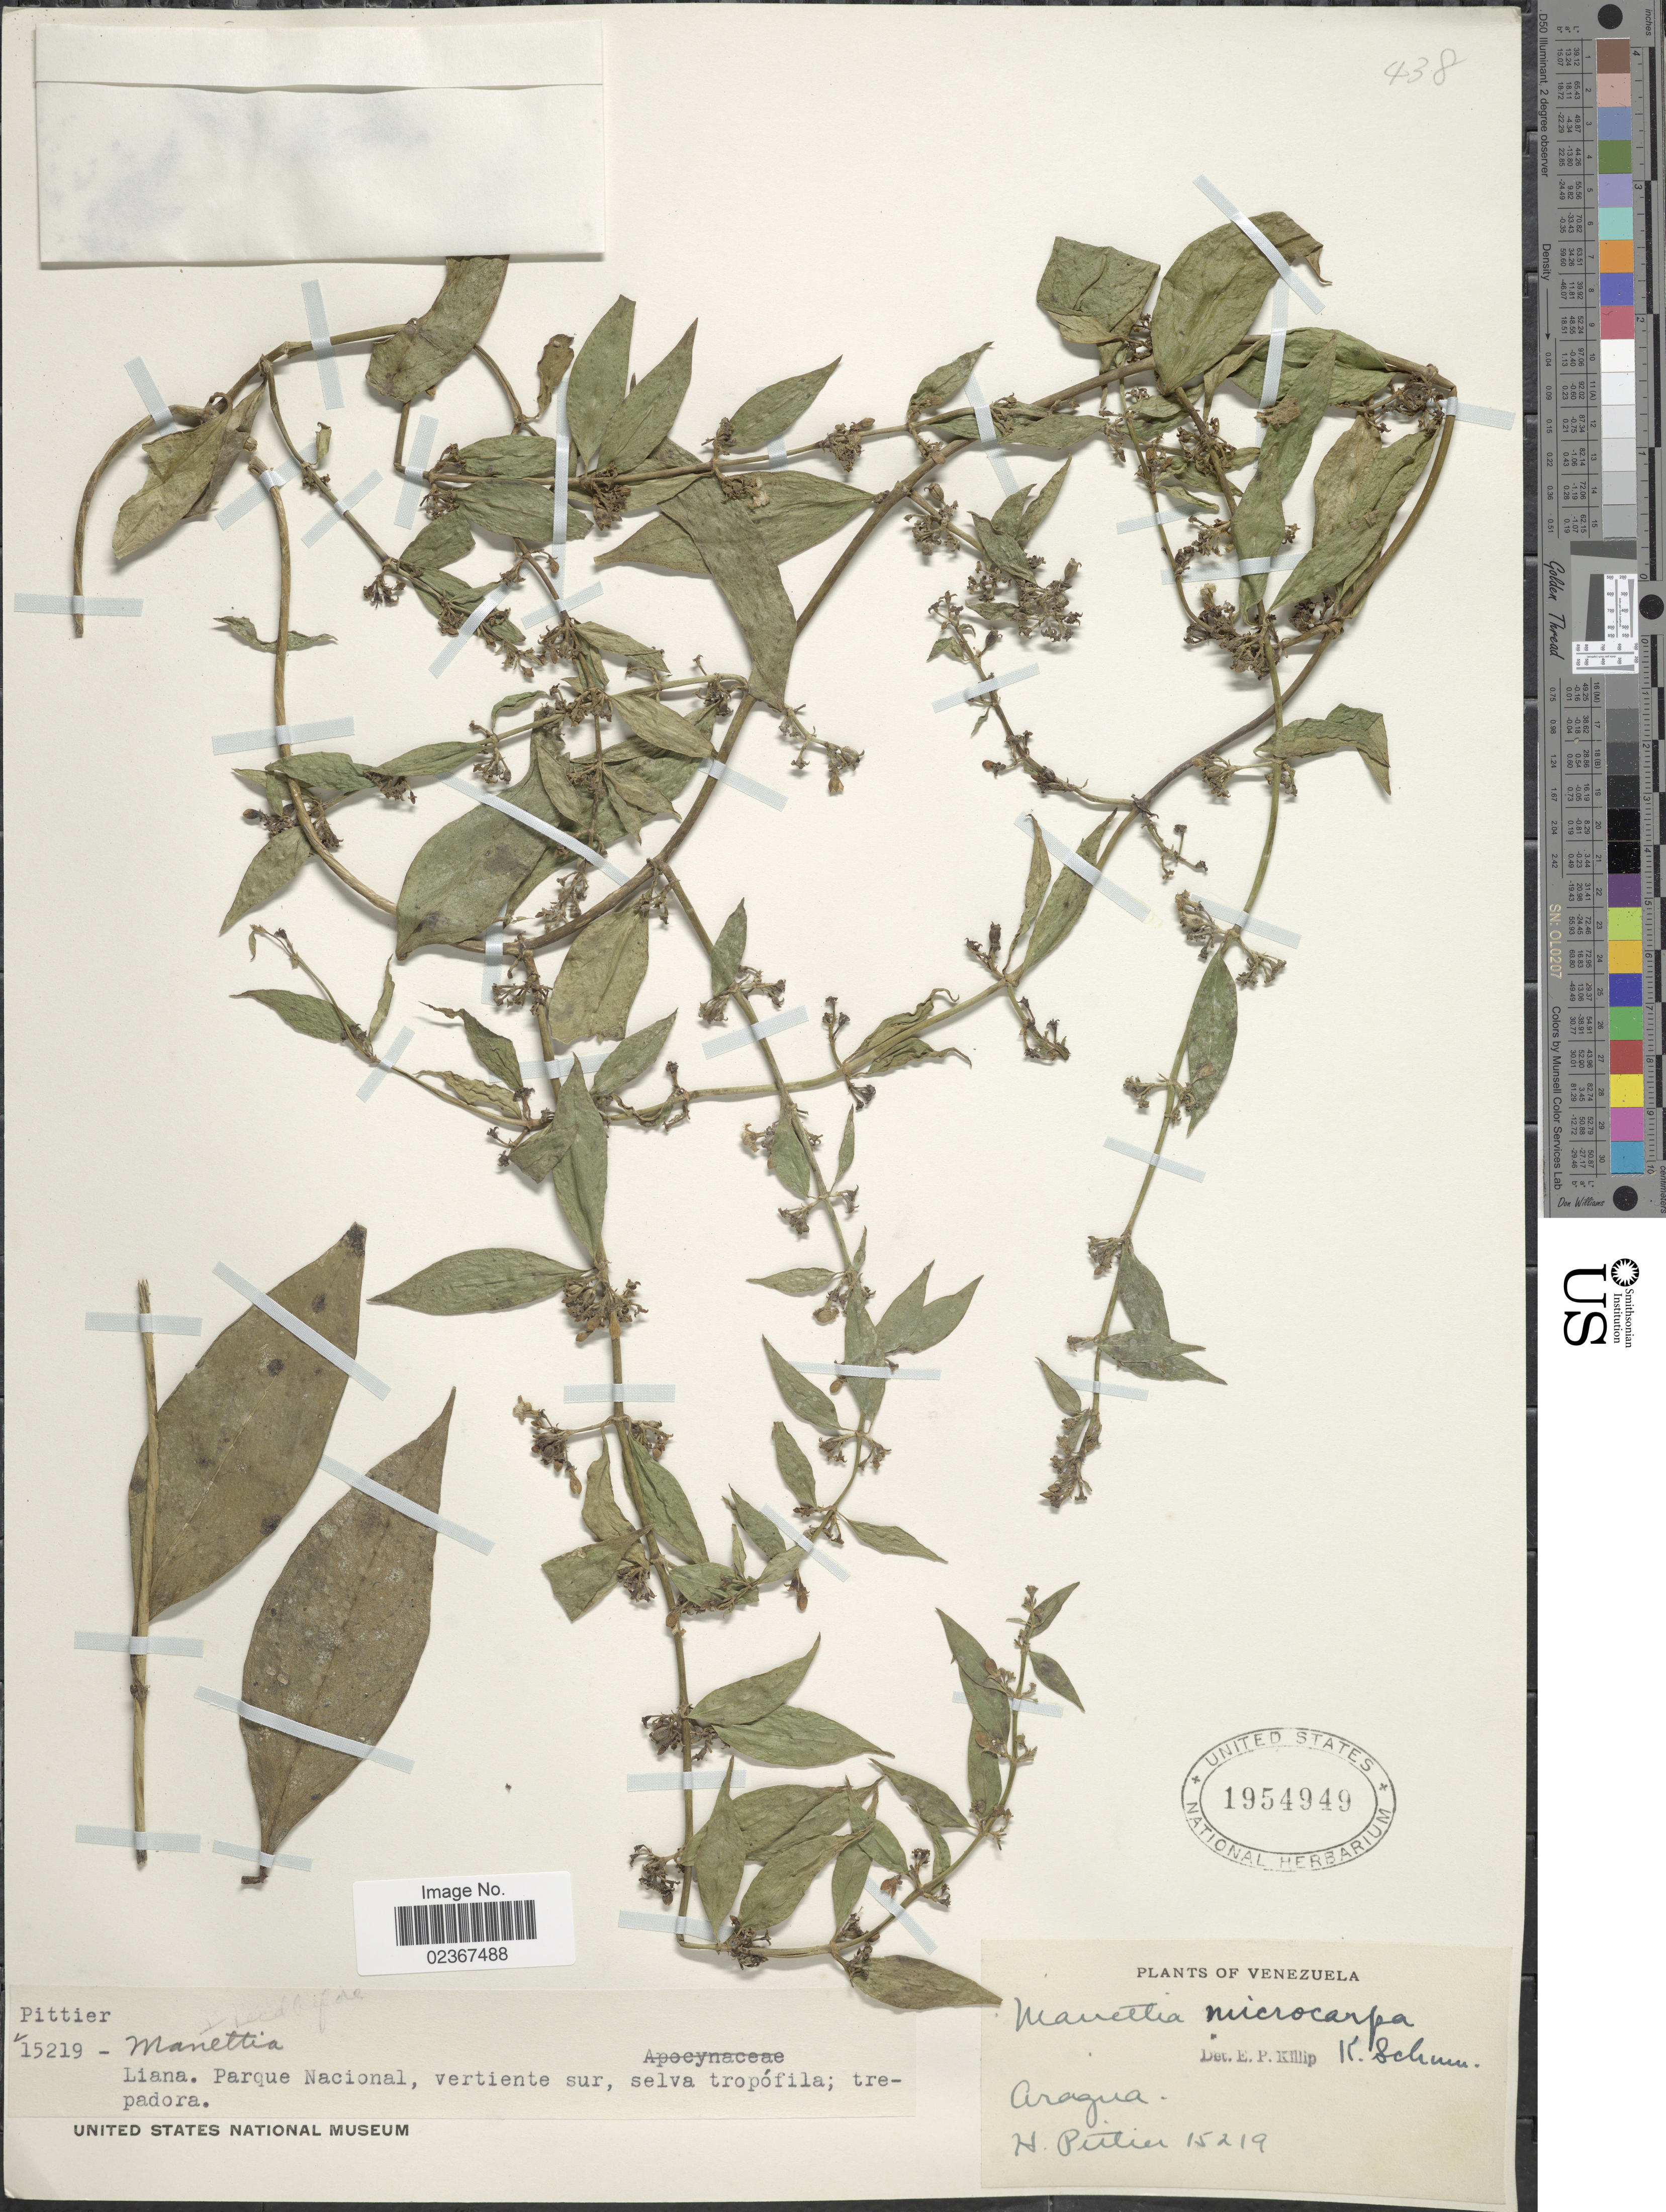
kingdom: Plantae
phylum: Tracheophyta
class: Magnoliopsida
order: Gentianales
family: Rubiaceae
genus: Manettia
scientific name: Manettia microcarpa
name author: K. Schum.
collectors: H. F. Pittier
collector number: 15219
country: Venezuela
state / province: Aragua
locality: Parque Nacional, vertiente sur, selva tropofila; trepadora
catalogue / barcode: US 1954949